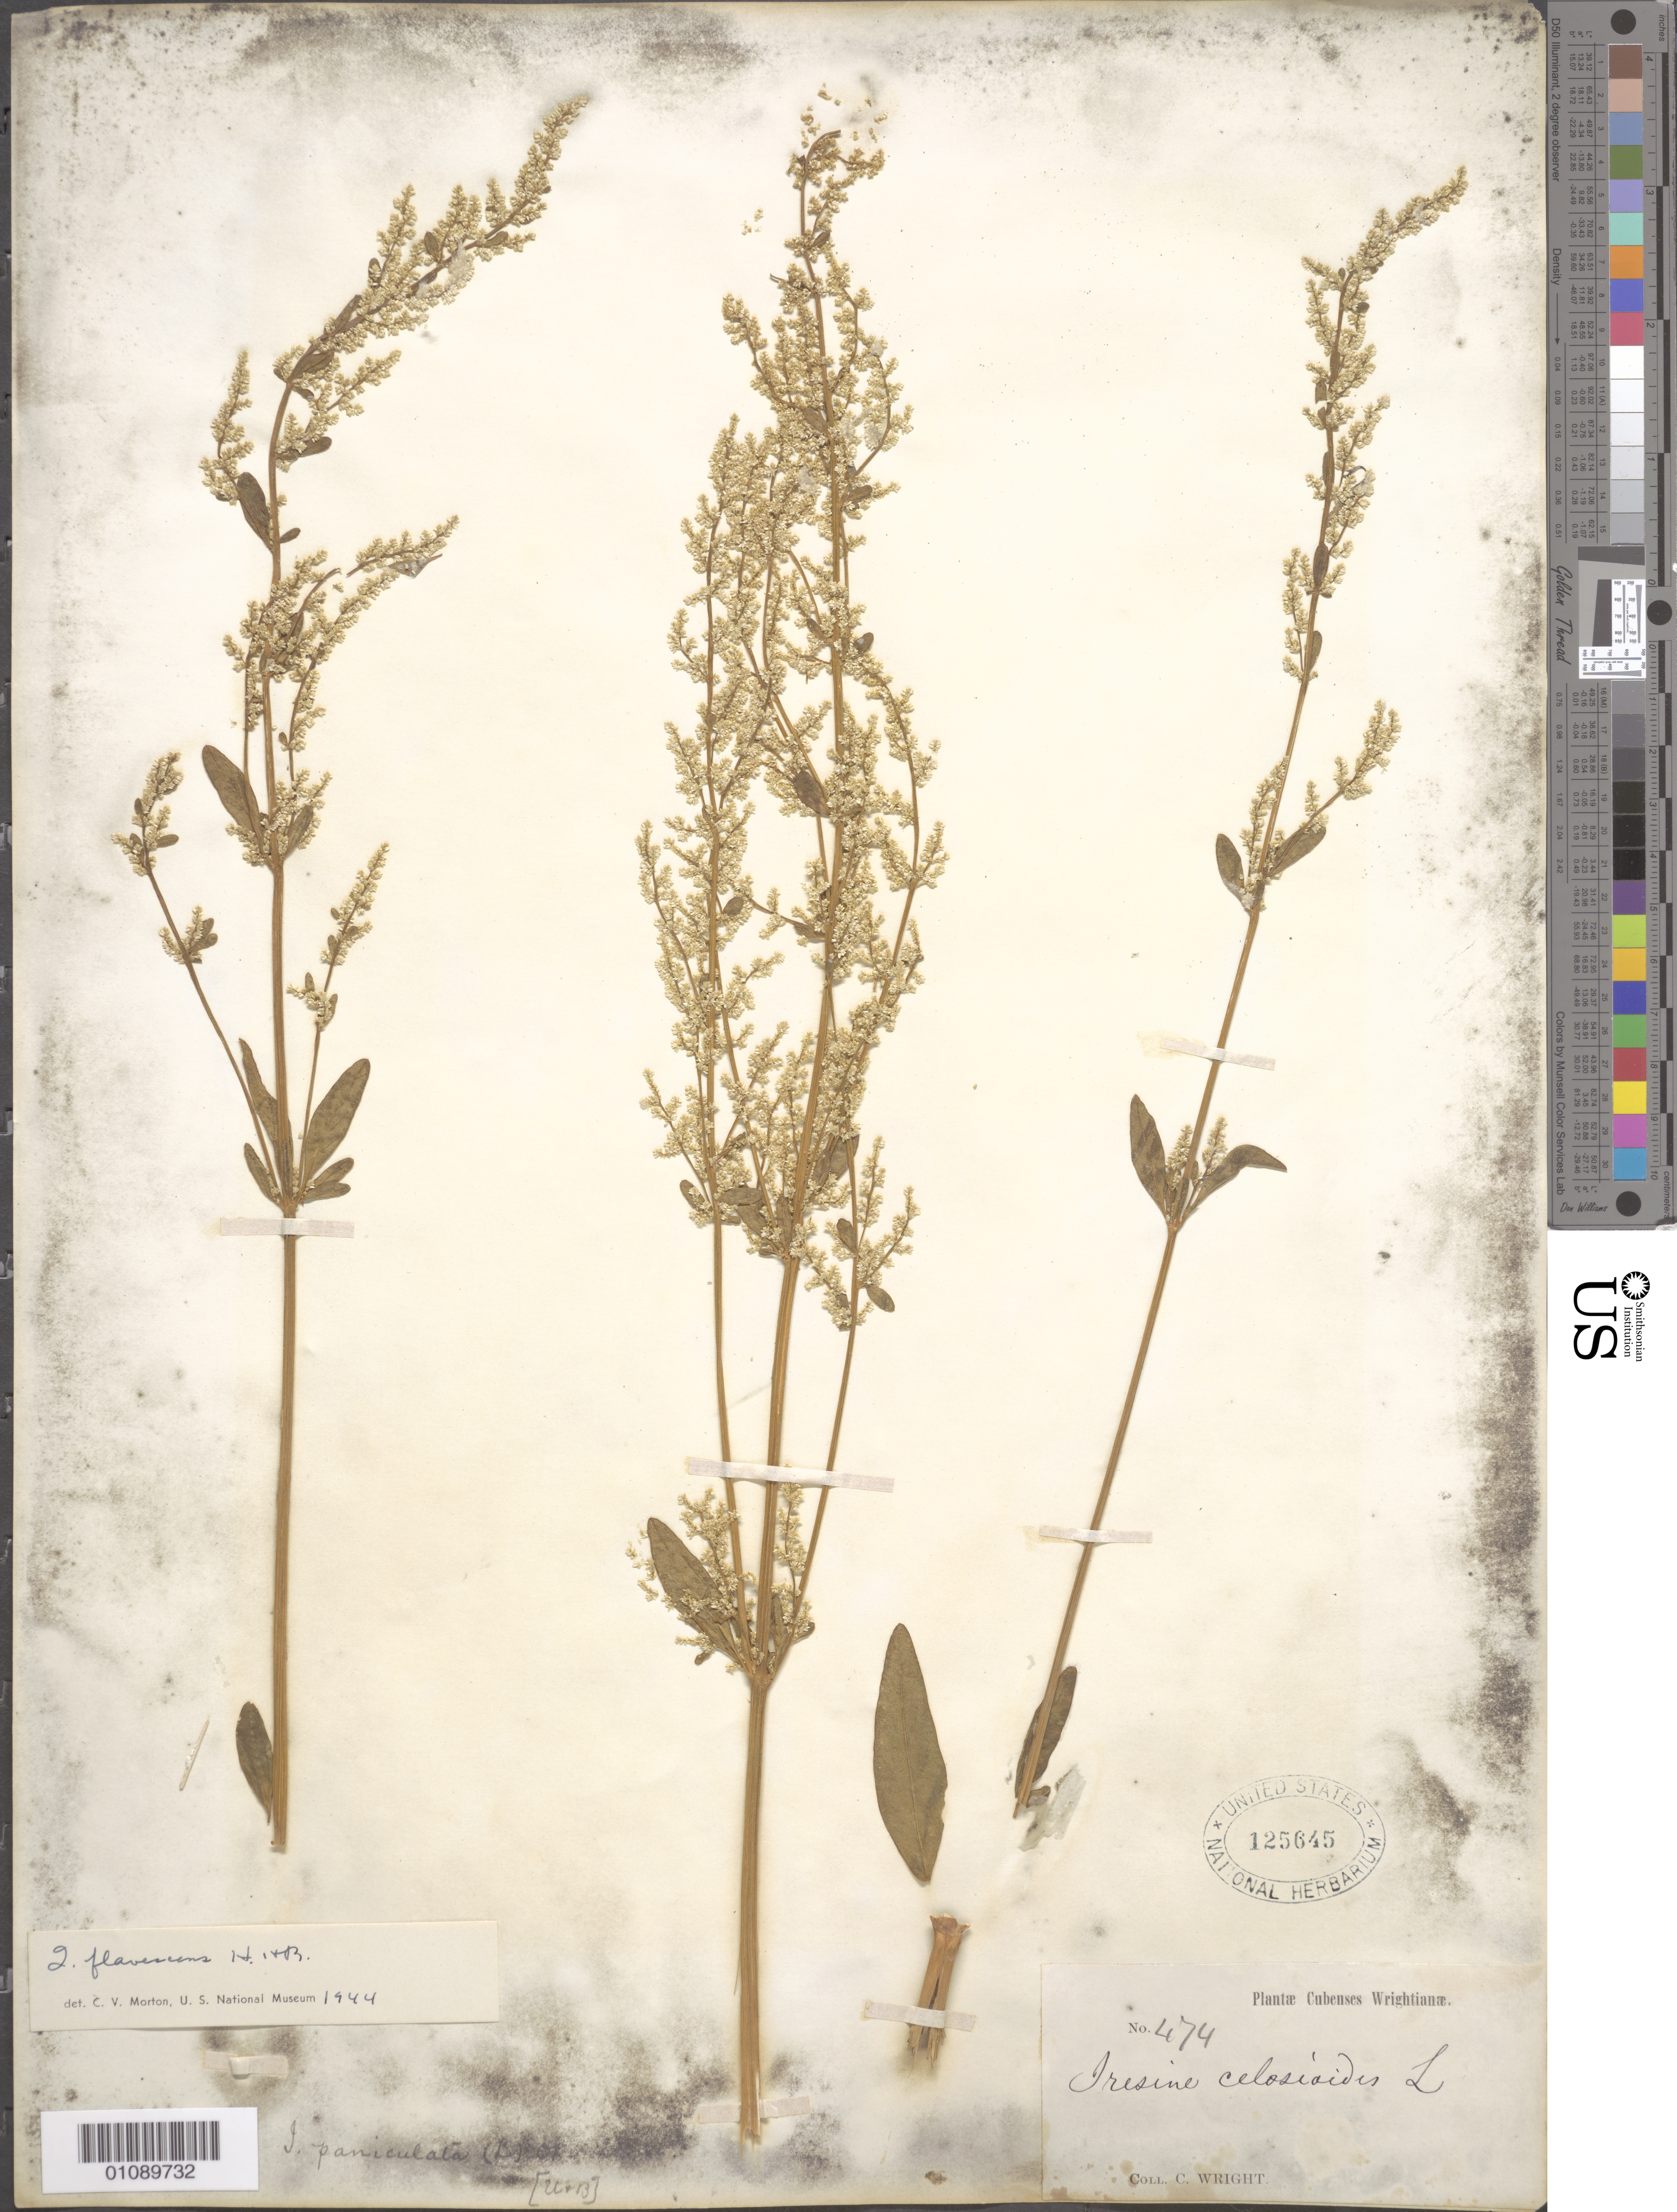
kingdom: Plantae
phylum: Tracheophyta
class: Magnoliopsida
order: Caryophyllales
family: Amaranthaceae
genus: Iresine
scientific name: Iresine flavescens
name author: Humb. & Bonpl. ex Willd.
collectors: C. Wright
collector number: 474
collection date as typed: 1800 to 1899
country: Cuba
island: Cuba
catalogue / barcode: US 125645